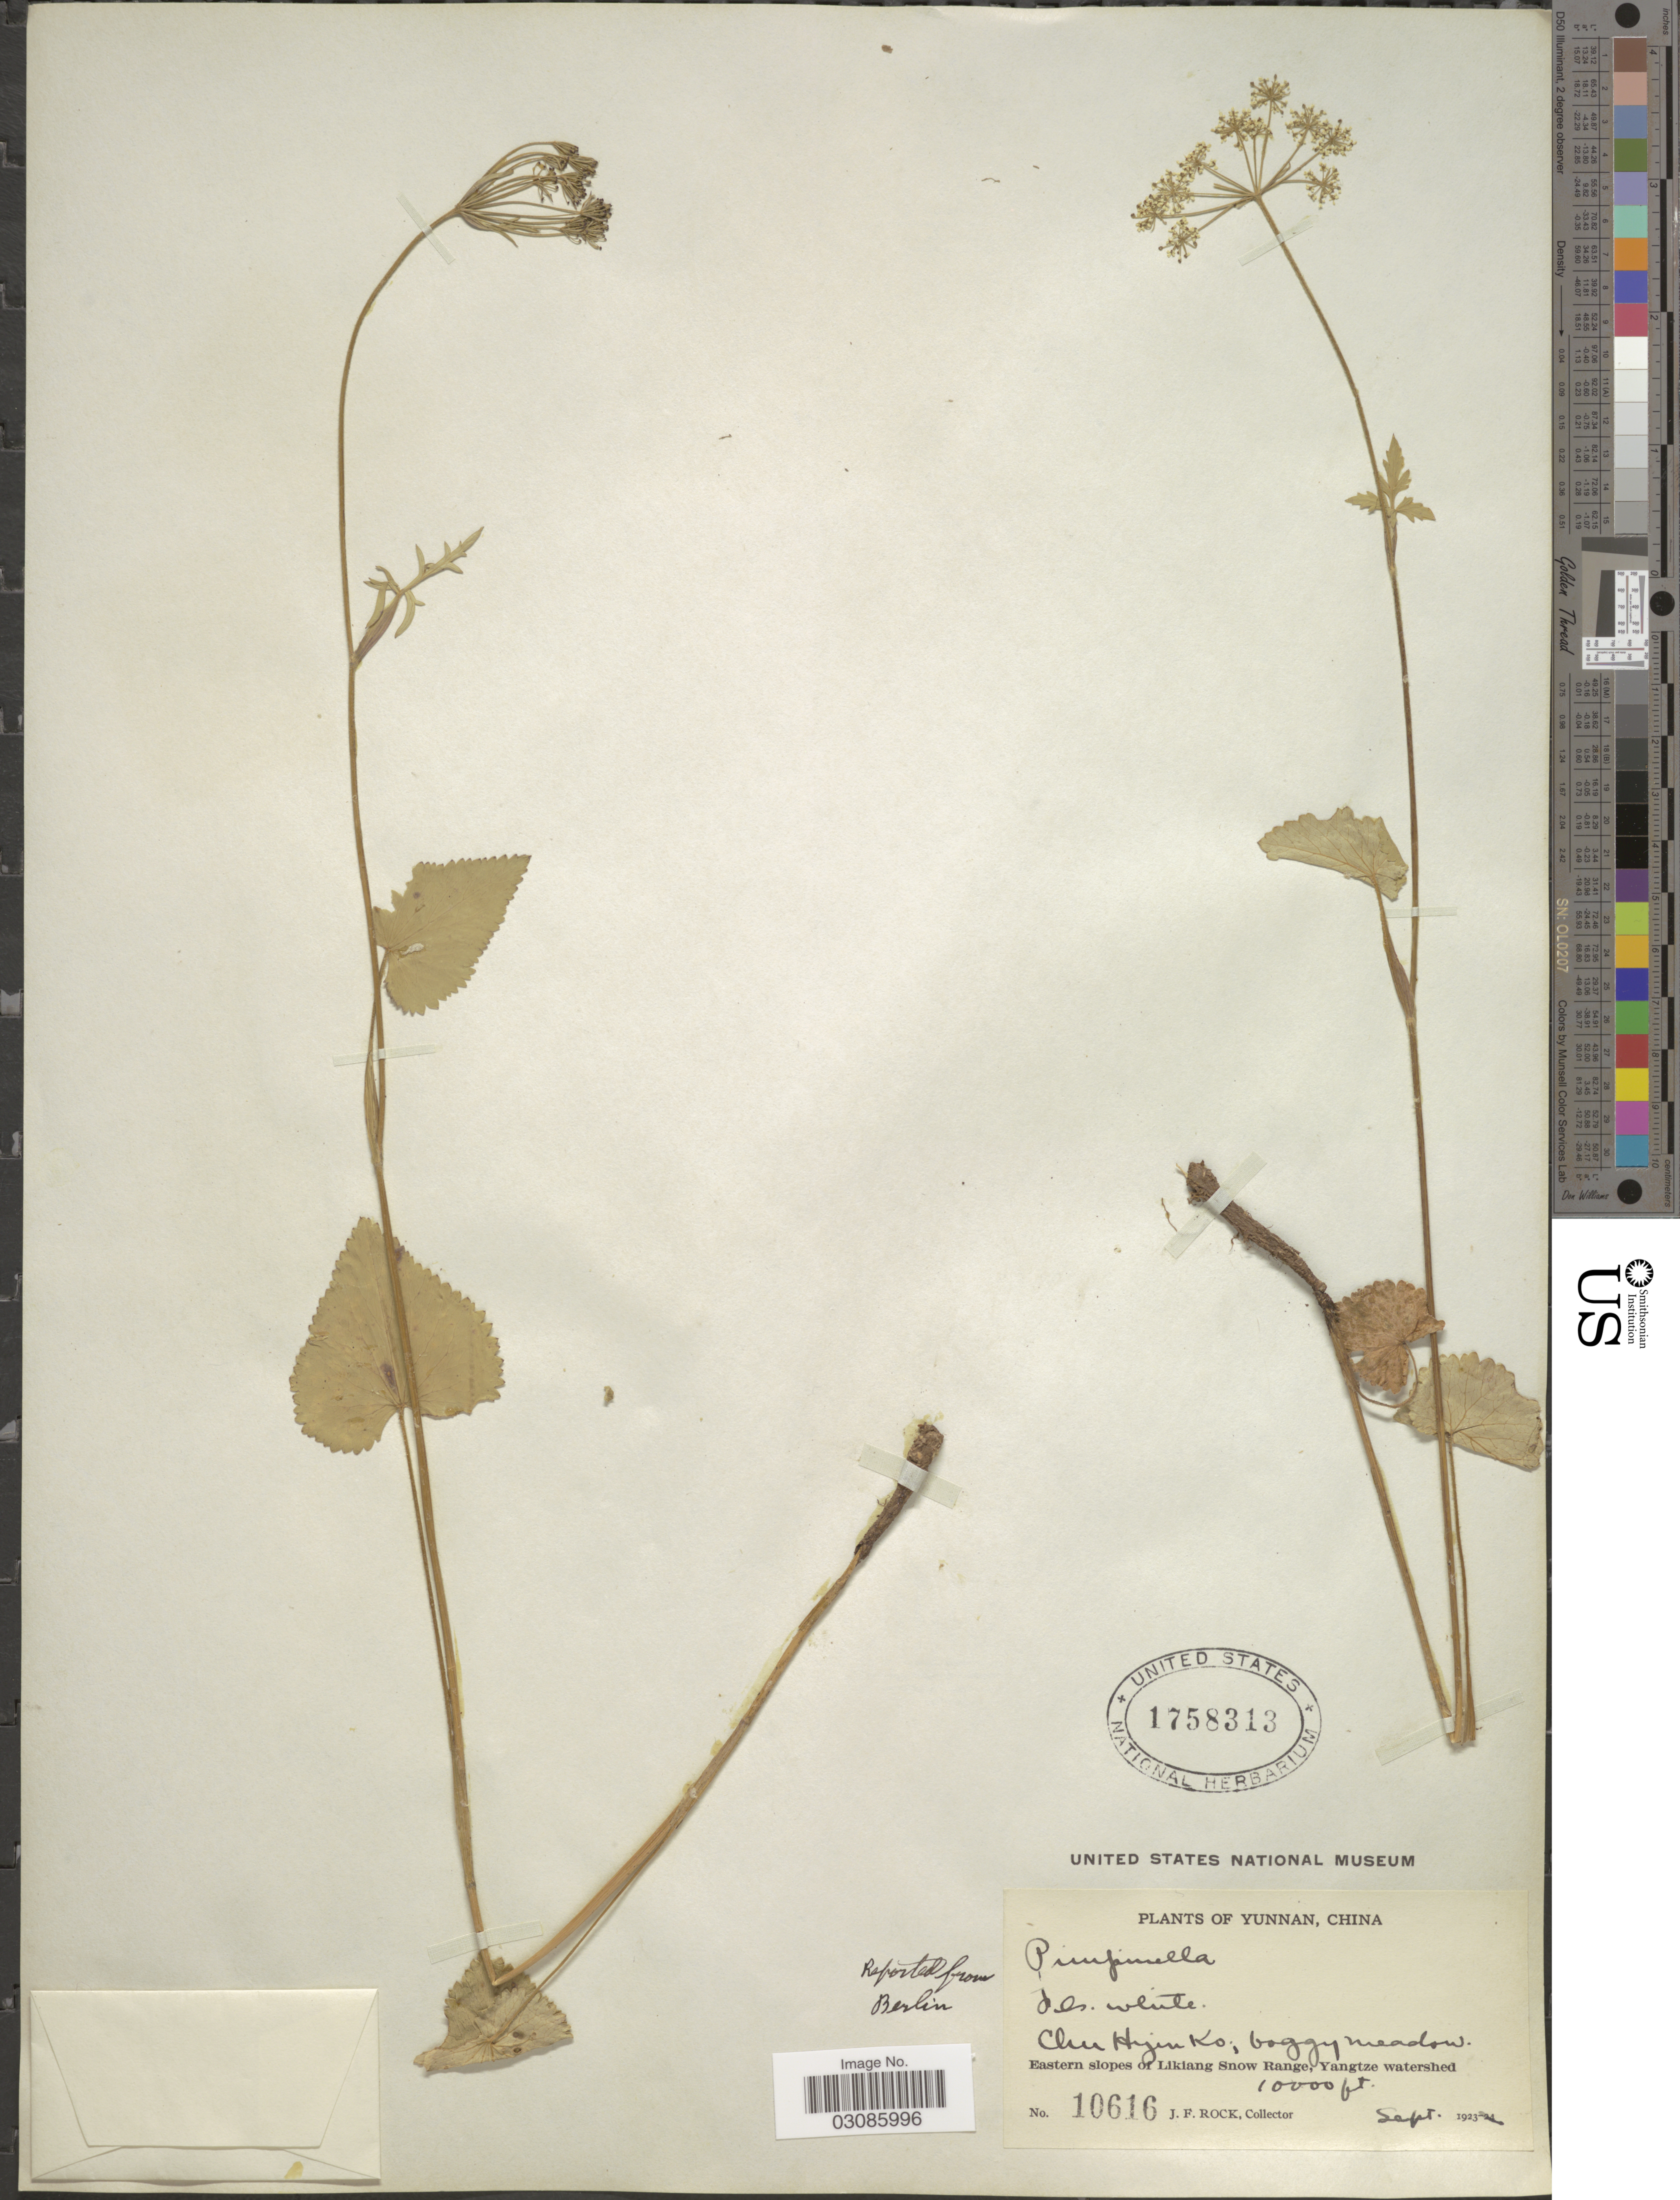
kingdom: Plantae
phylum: Tracheophyta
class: Magnoliopsida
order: Apiales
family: Apiaceae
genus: Pimpinella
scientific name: Pimpinella sp.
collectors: J. Rock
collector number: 10616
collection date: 1923-09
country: China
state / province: Yunnan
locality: Chu Hyin Ko, Eastern slopes of Likiang Snow Range, Yangtze watershed.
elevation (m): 3048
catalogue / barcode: US 1758313